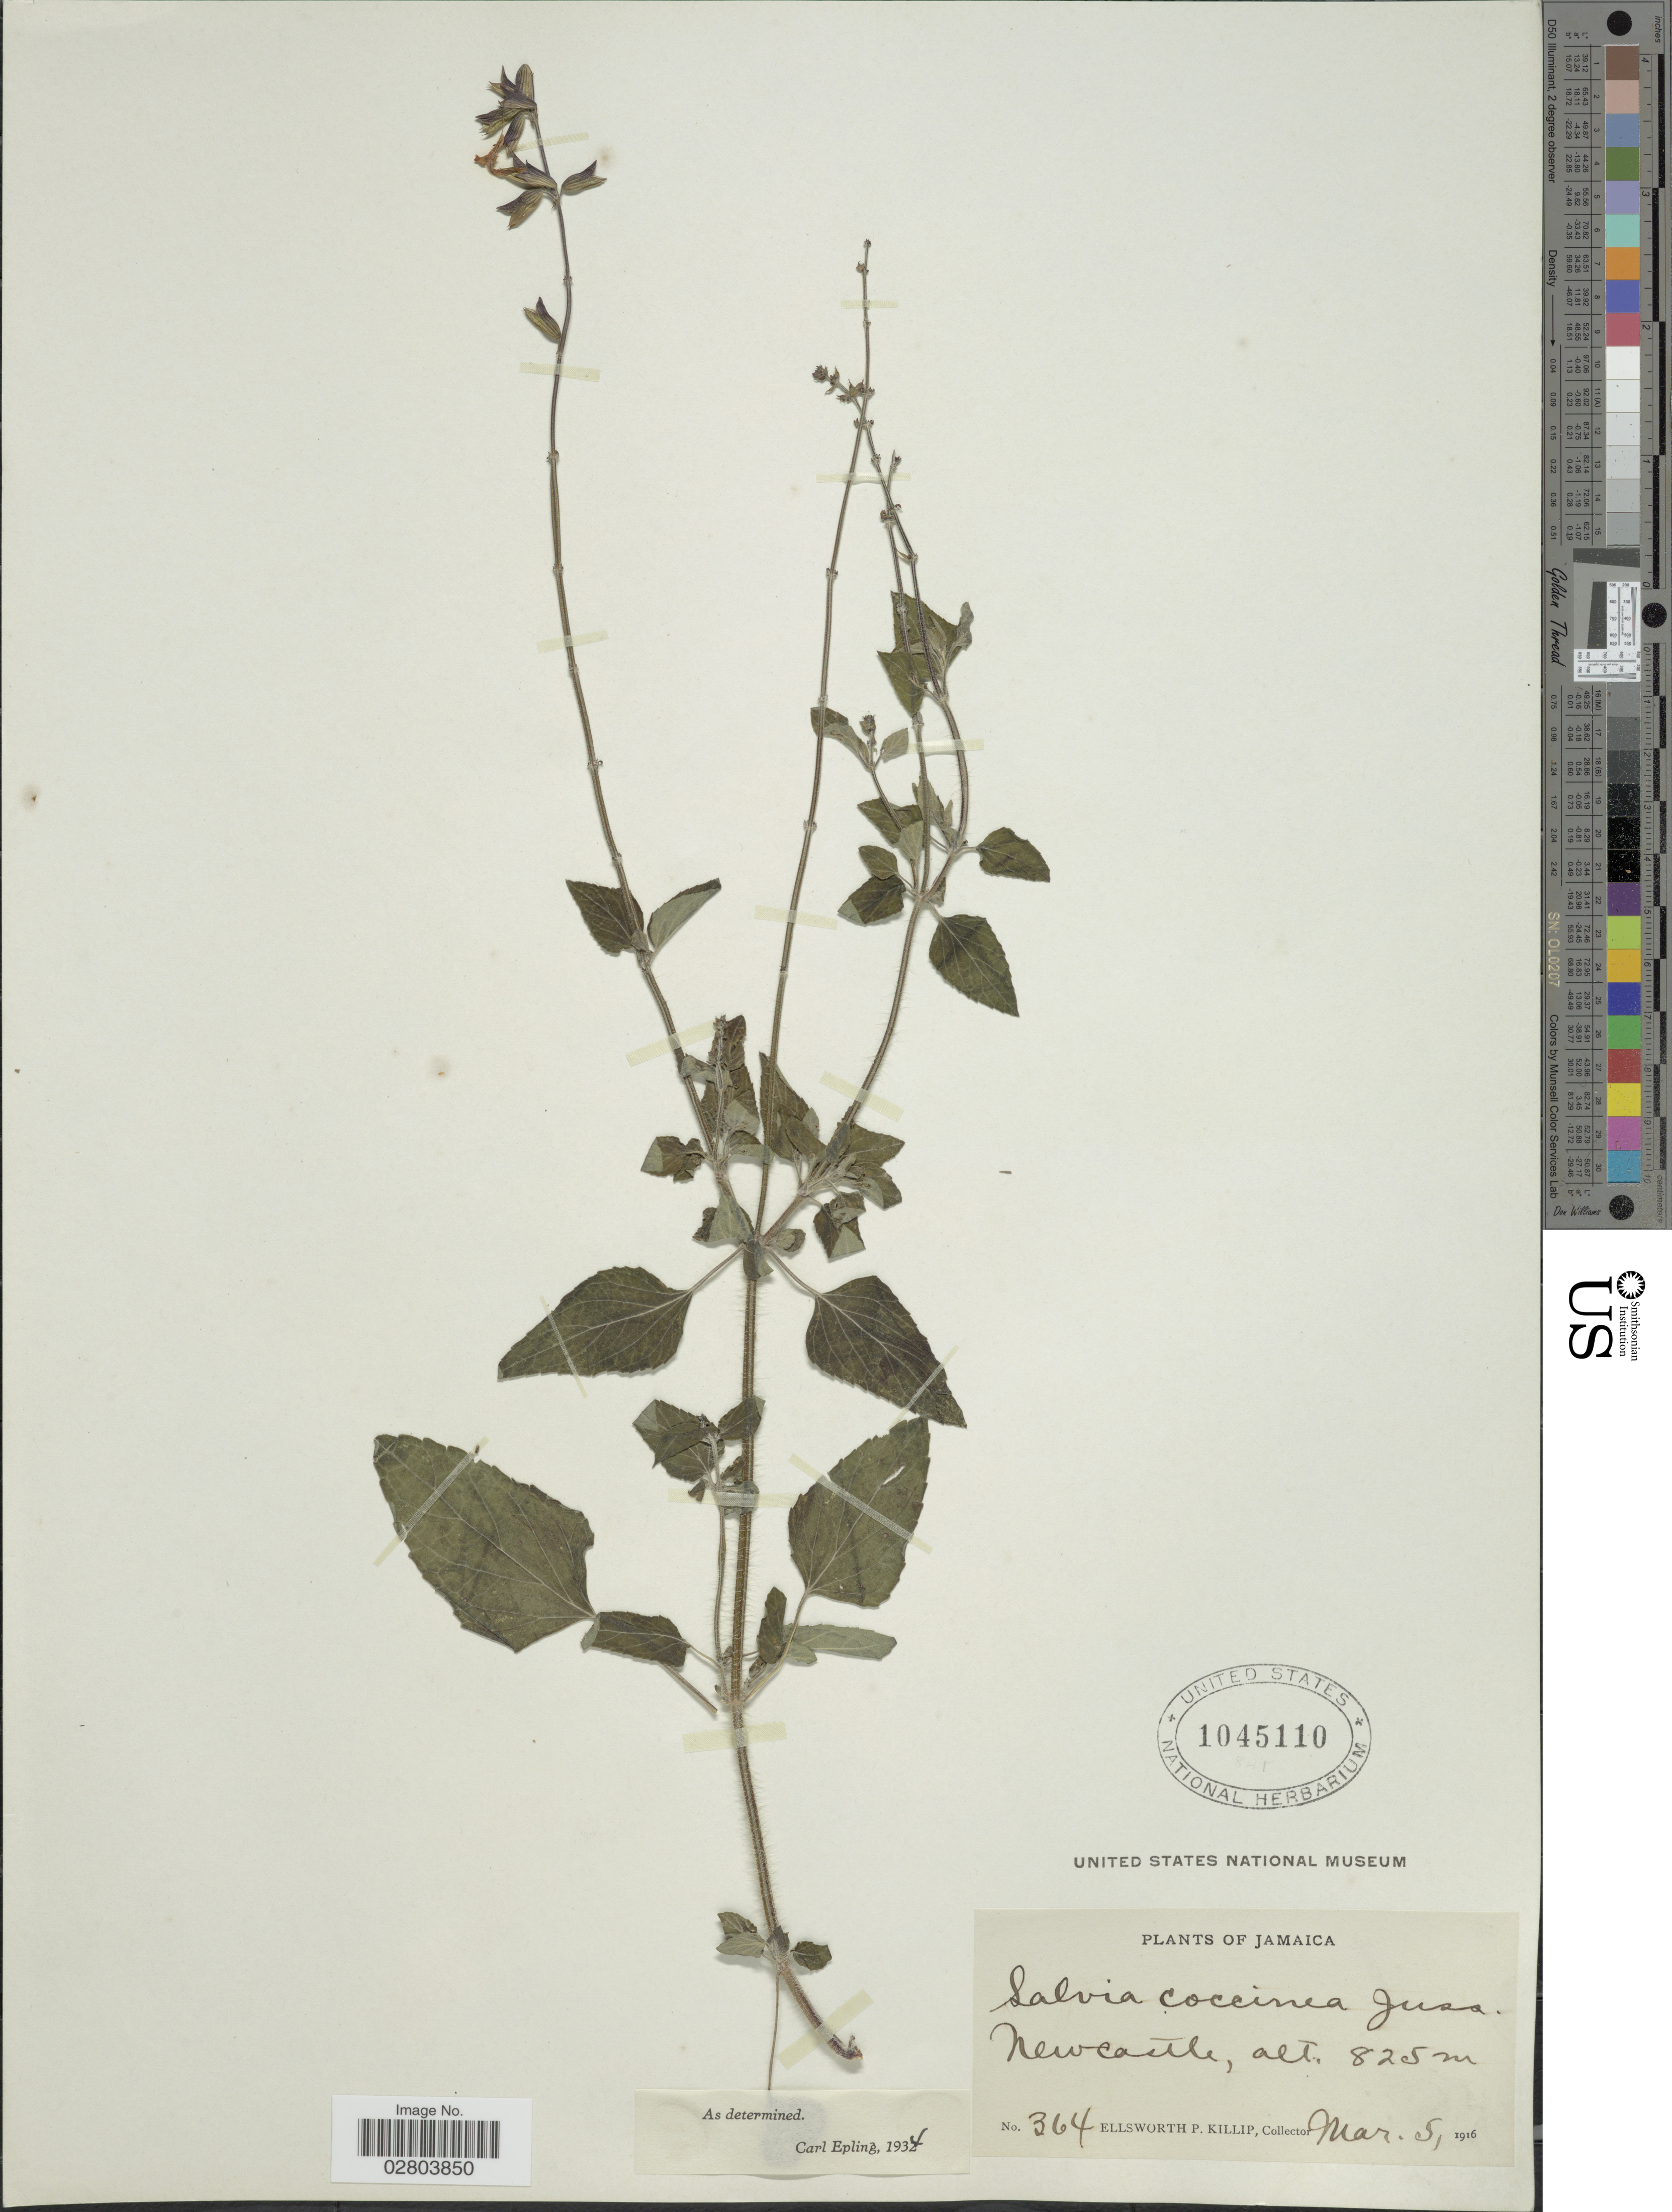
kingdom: Plantae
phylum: Tracheophyta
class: Magnoliopsida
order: Lamiales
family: Lamiaceae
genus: Salvia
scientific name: Salvia coccinea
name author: Etlinger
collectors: E. P. Killip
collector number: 364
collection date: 1916-03-05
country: Jamaica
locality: Newcastle.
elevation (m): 825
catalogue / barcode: US 1045110